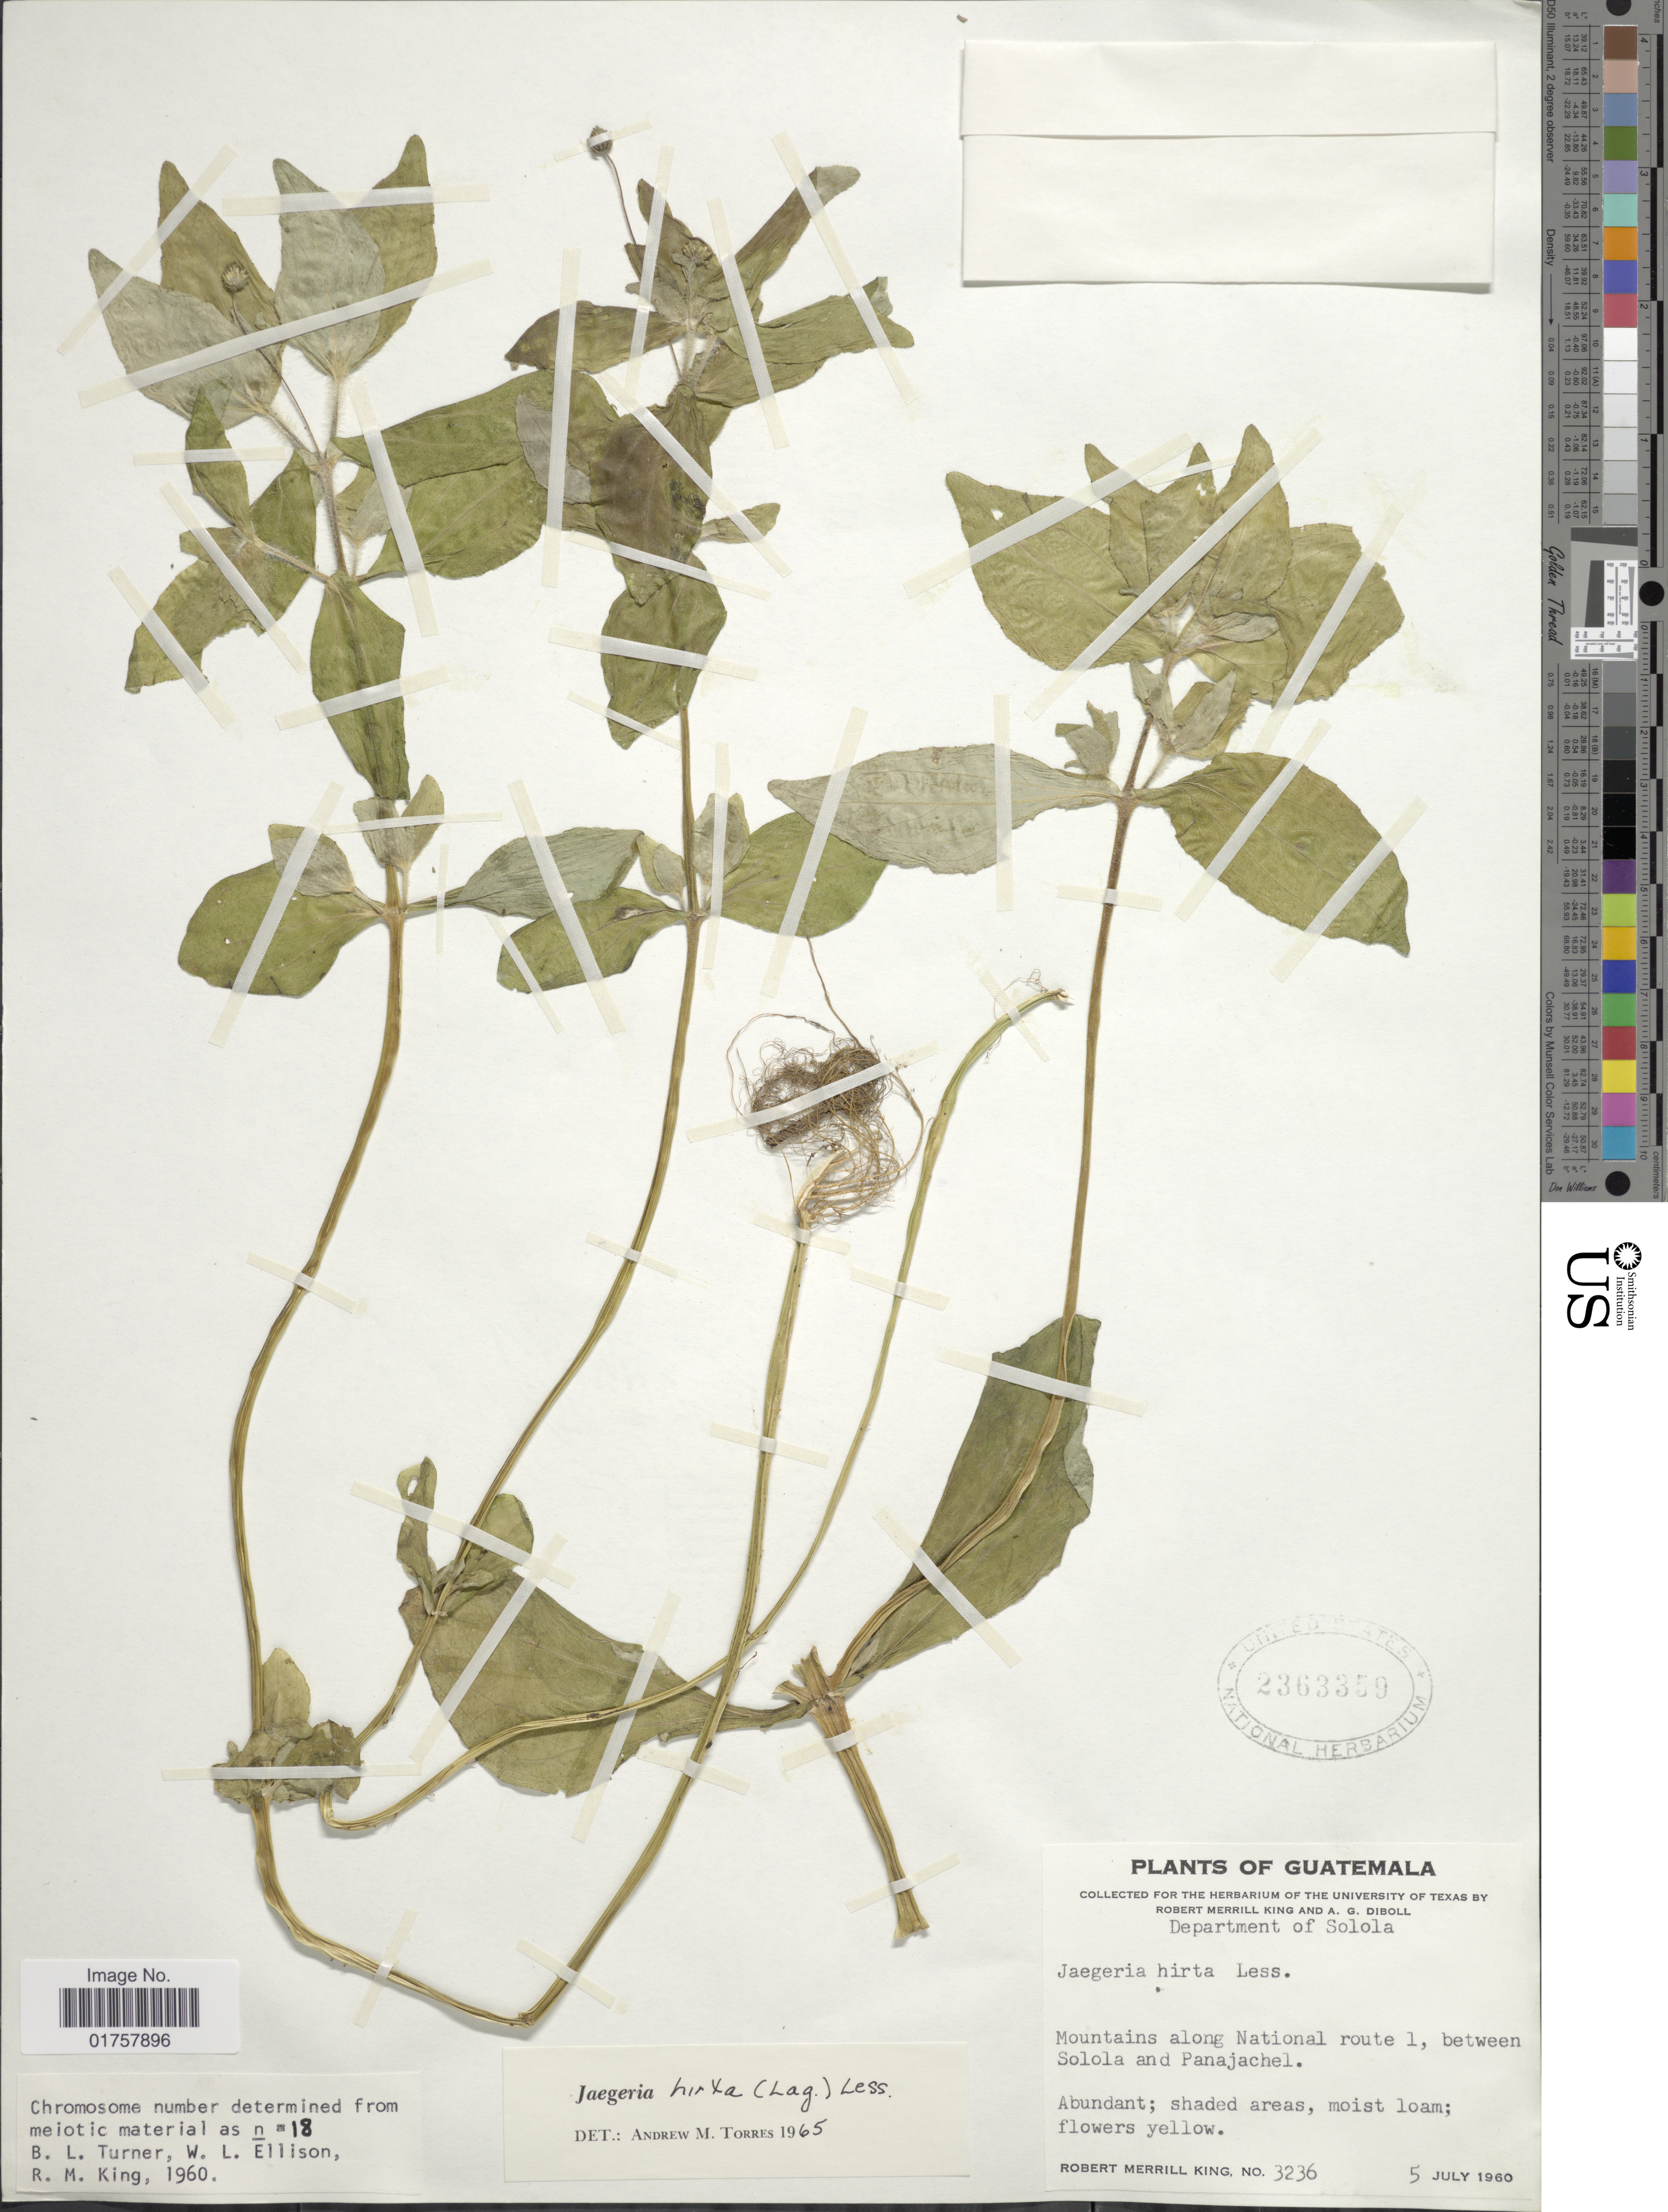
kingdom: Plantae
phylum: Tracheophyta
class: Magnoliopsida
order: Asterales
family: Asteraceae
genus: Jaegeria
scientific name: Jaegeria hirta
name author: (Lag.) Less.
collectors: R. M. King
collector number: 3236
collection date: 1960-07-05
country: Guatemala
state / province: Sololá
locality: Mountains along National route 1, between Solola and Panajachel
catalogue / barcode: US 2363359